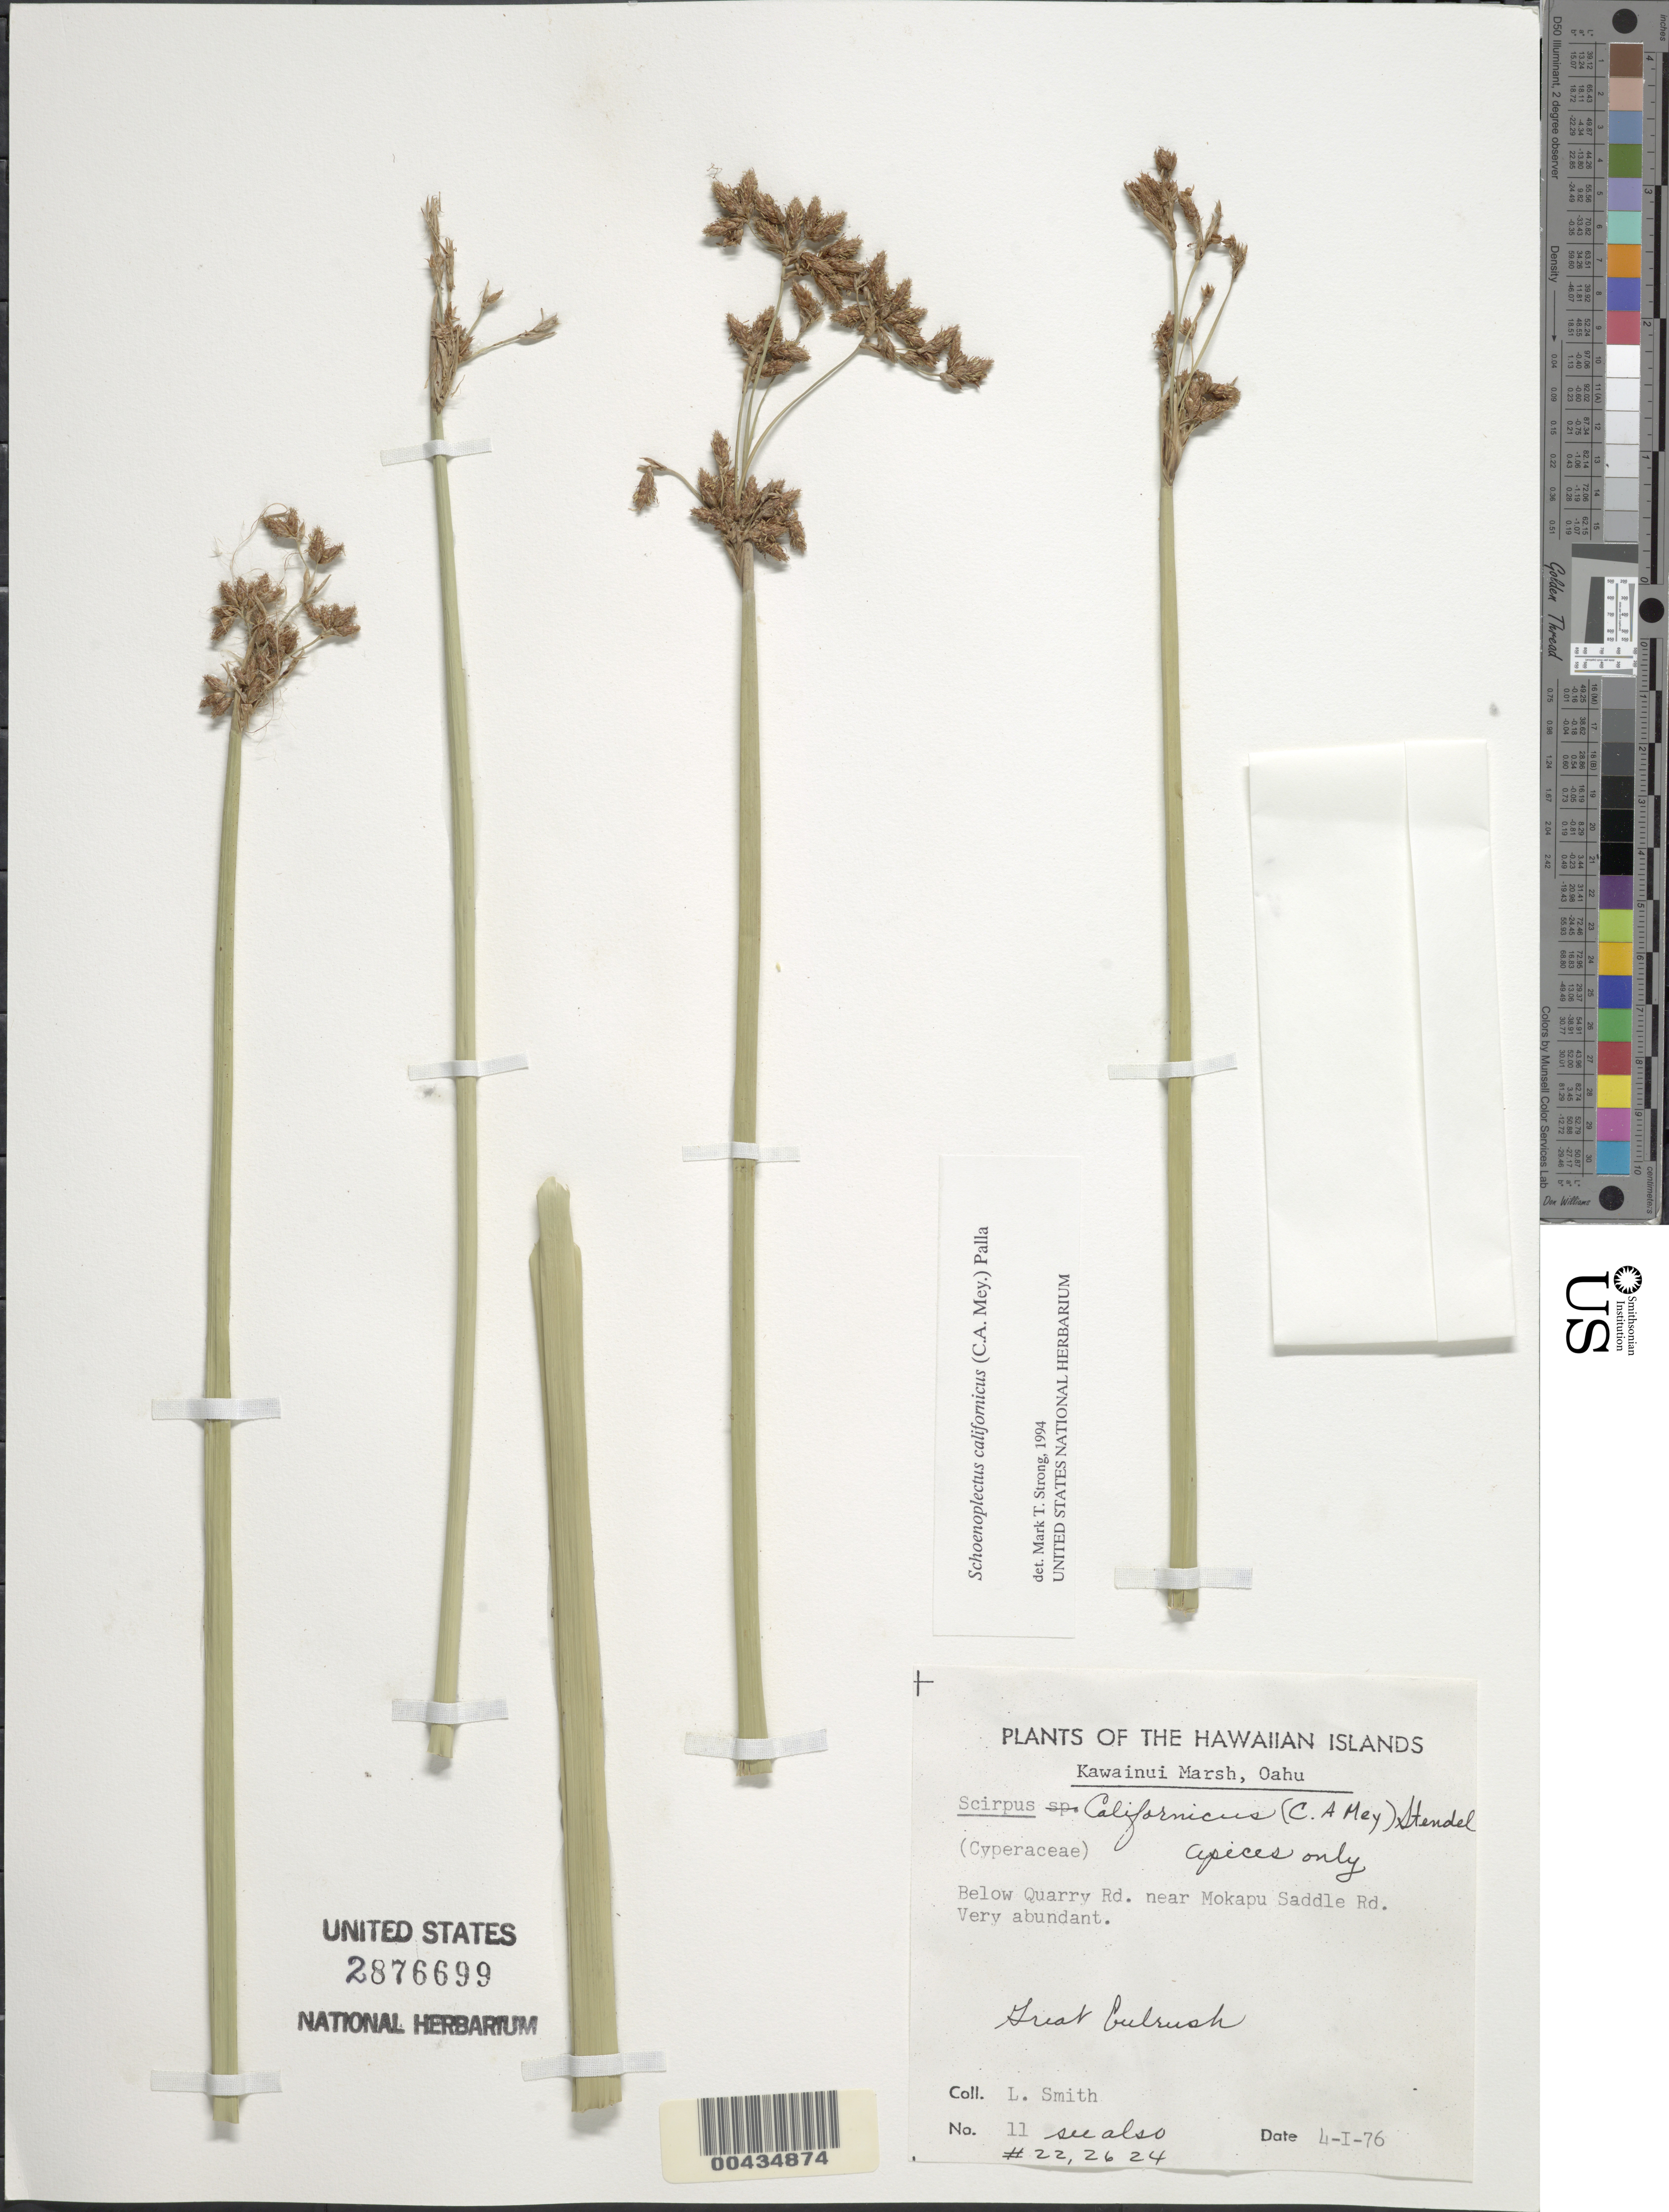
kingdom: Plantae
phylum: Tracheophyta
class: Liliopsida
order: Poales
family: Cyperaceae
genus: Schoenoplectus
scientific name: Schoenoplectus californicus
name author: (C.A. Mey.) Soják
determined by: Strong, M. T., (US), Smithsonian Institution - National Museum of Natural History (UNITED STATES)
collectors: L. Smith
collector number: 11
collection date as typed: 4 Jan 1976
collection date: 1976-01-04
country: United States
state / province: Hawaii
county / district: Honolulu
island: Oahu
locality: Below Quarry Rd. near Mokapu Saddle Rd., Kawainui Marsh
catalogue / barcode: US 2876699